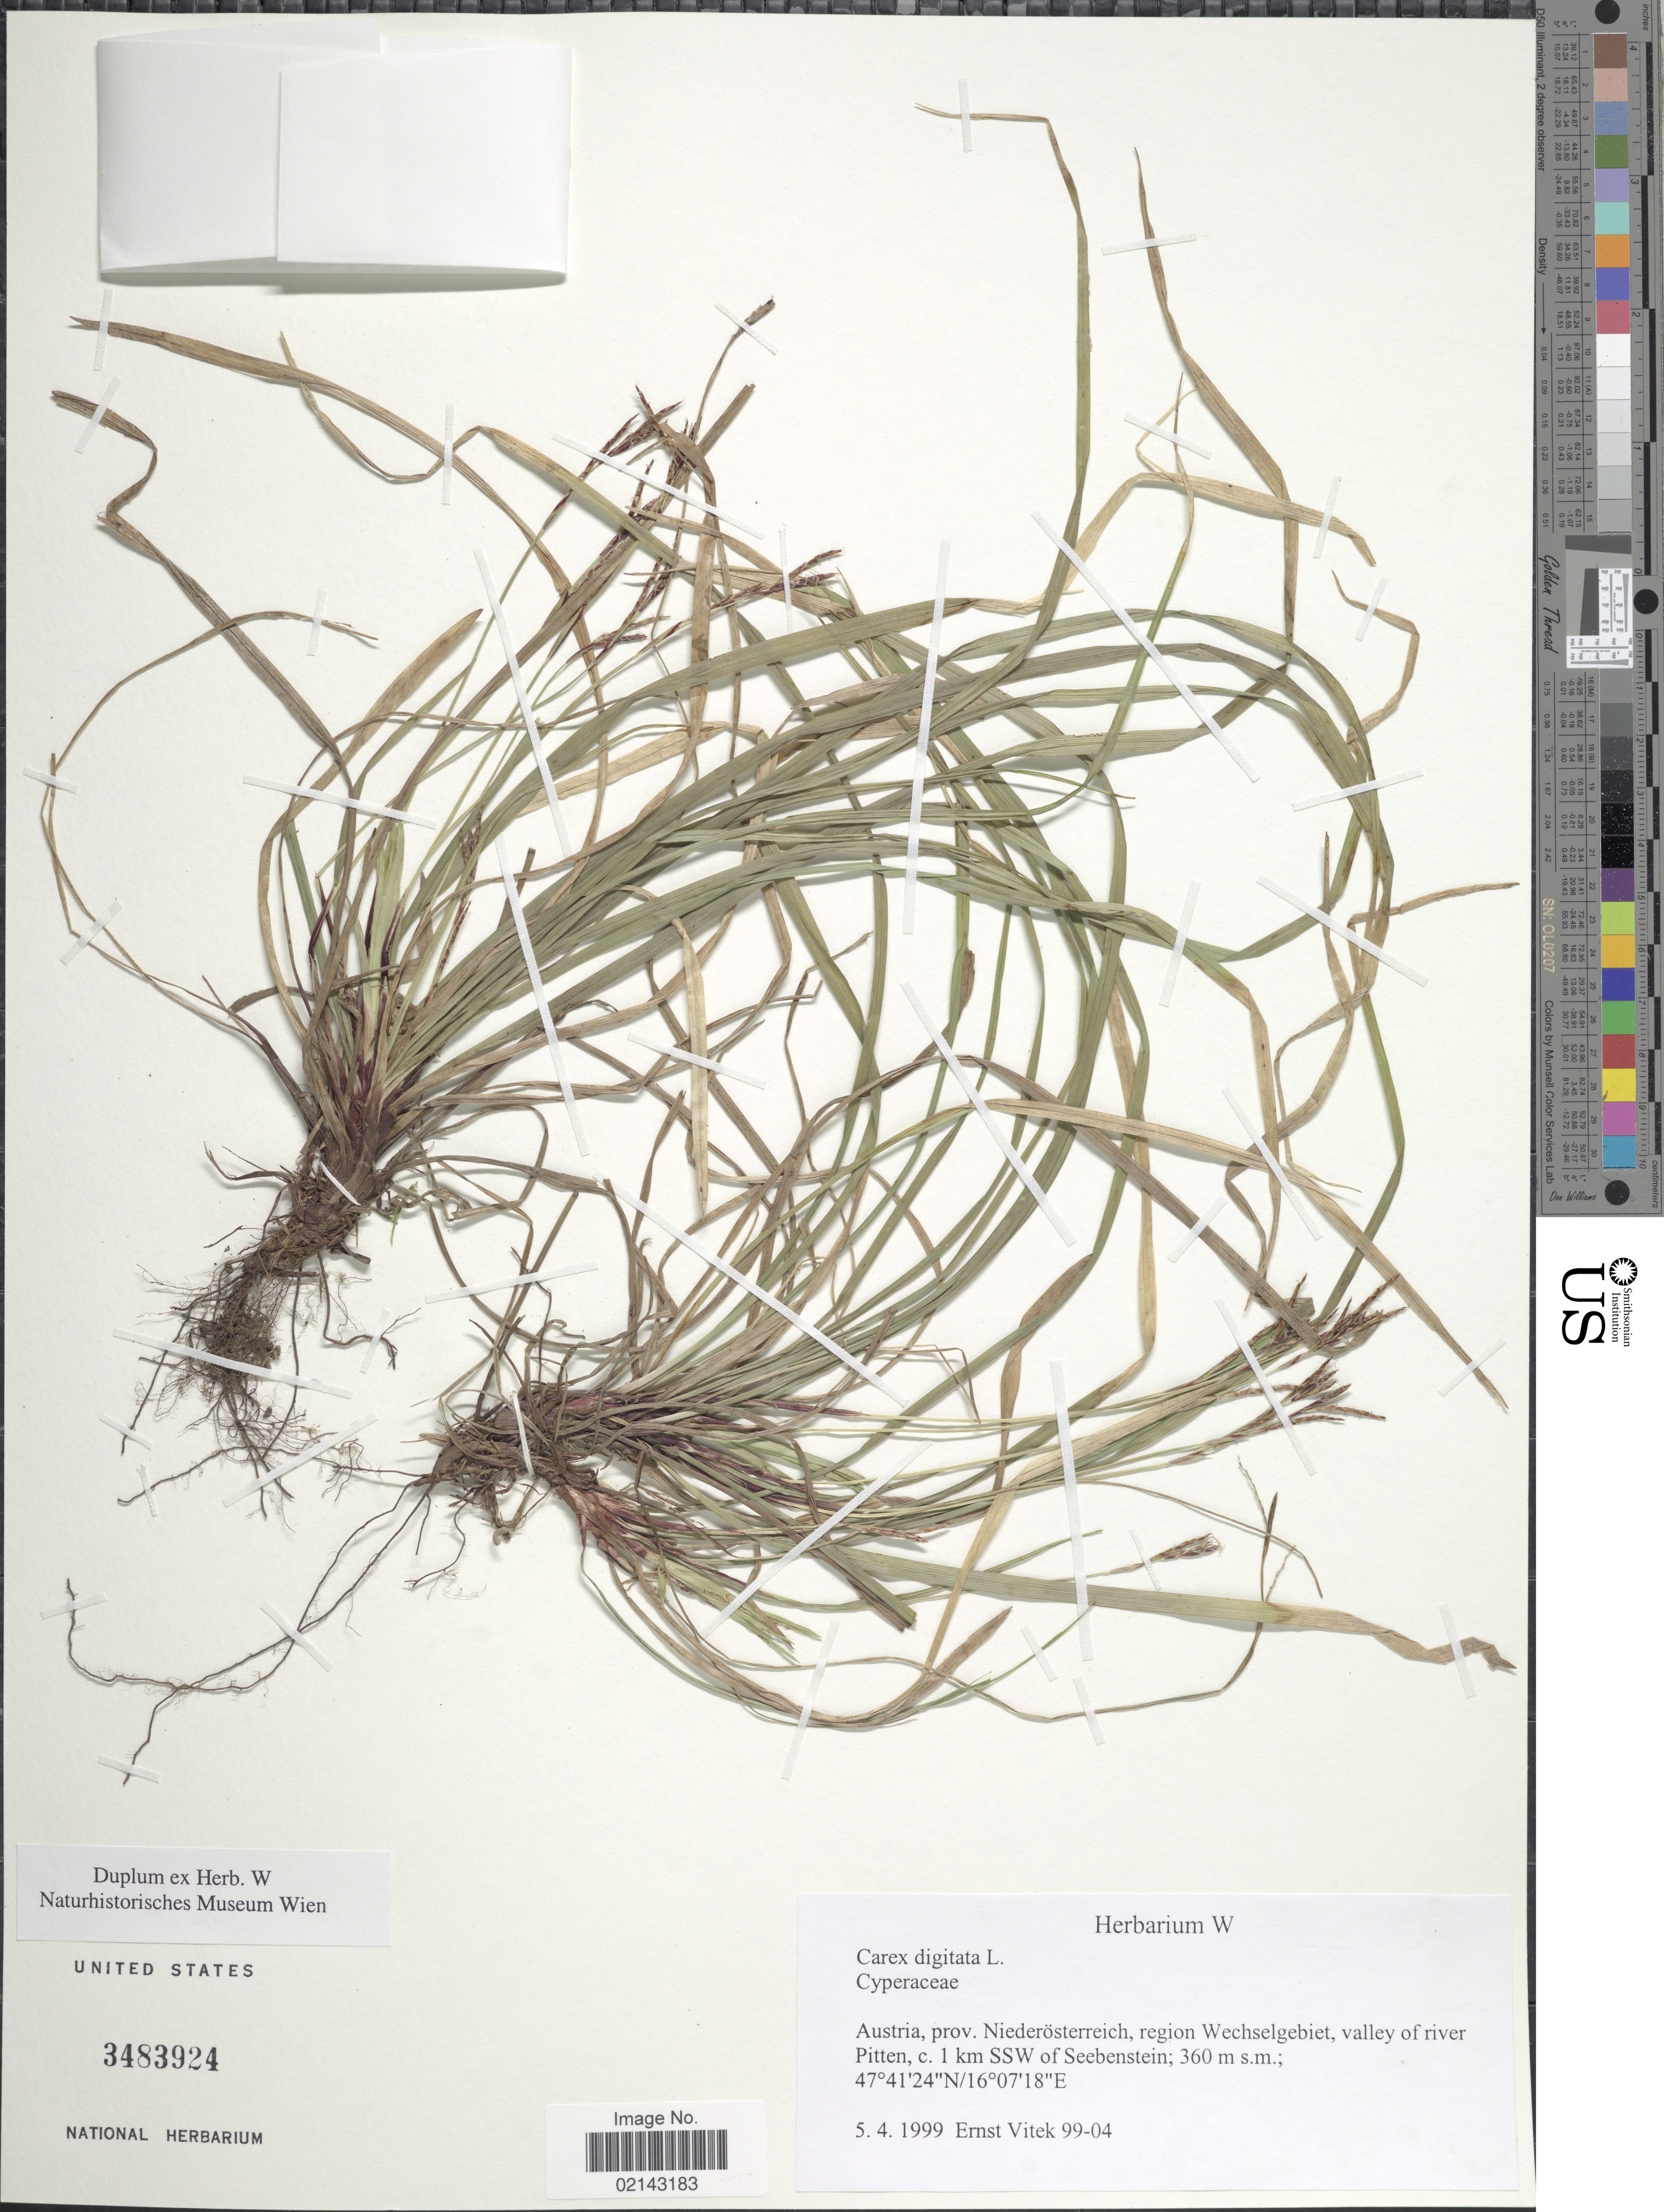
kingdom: Plantae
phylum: Tracheophyta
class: Liliopsida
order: Poales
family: Cyperaceae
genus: Carex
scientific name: Carex digitata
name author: L.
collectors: E. Vitek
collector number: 99-04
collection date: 1999-04-05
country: Austria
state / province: Niederosterreich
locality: Region Wechselgebiet, valley of river Pitten, c. 1 km SSW of Seebenstein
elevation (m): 360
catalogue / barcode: US 3483924